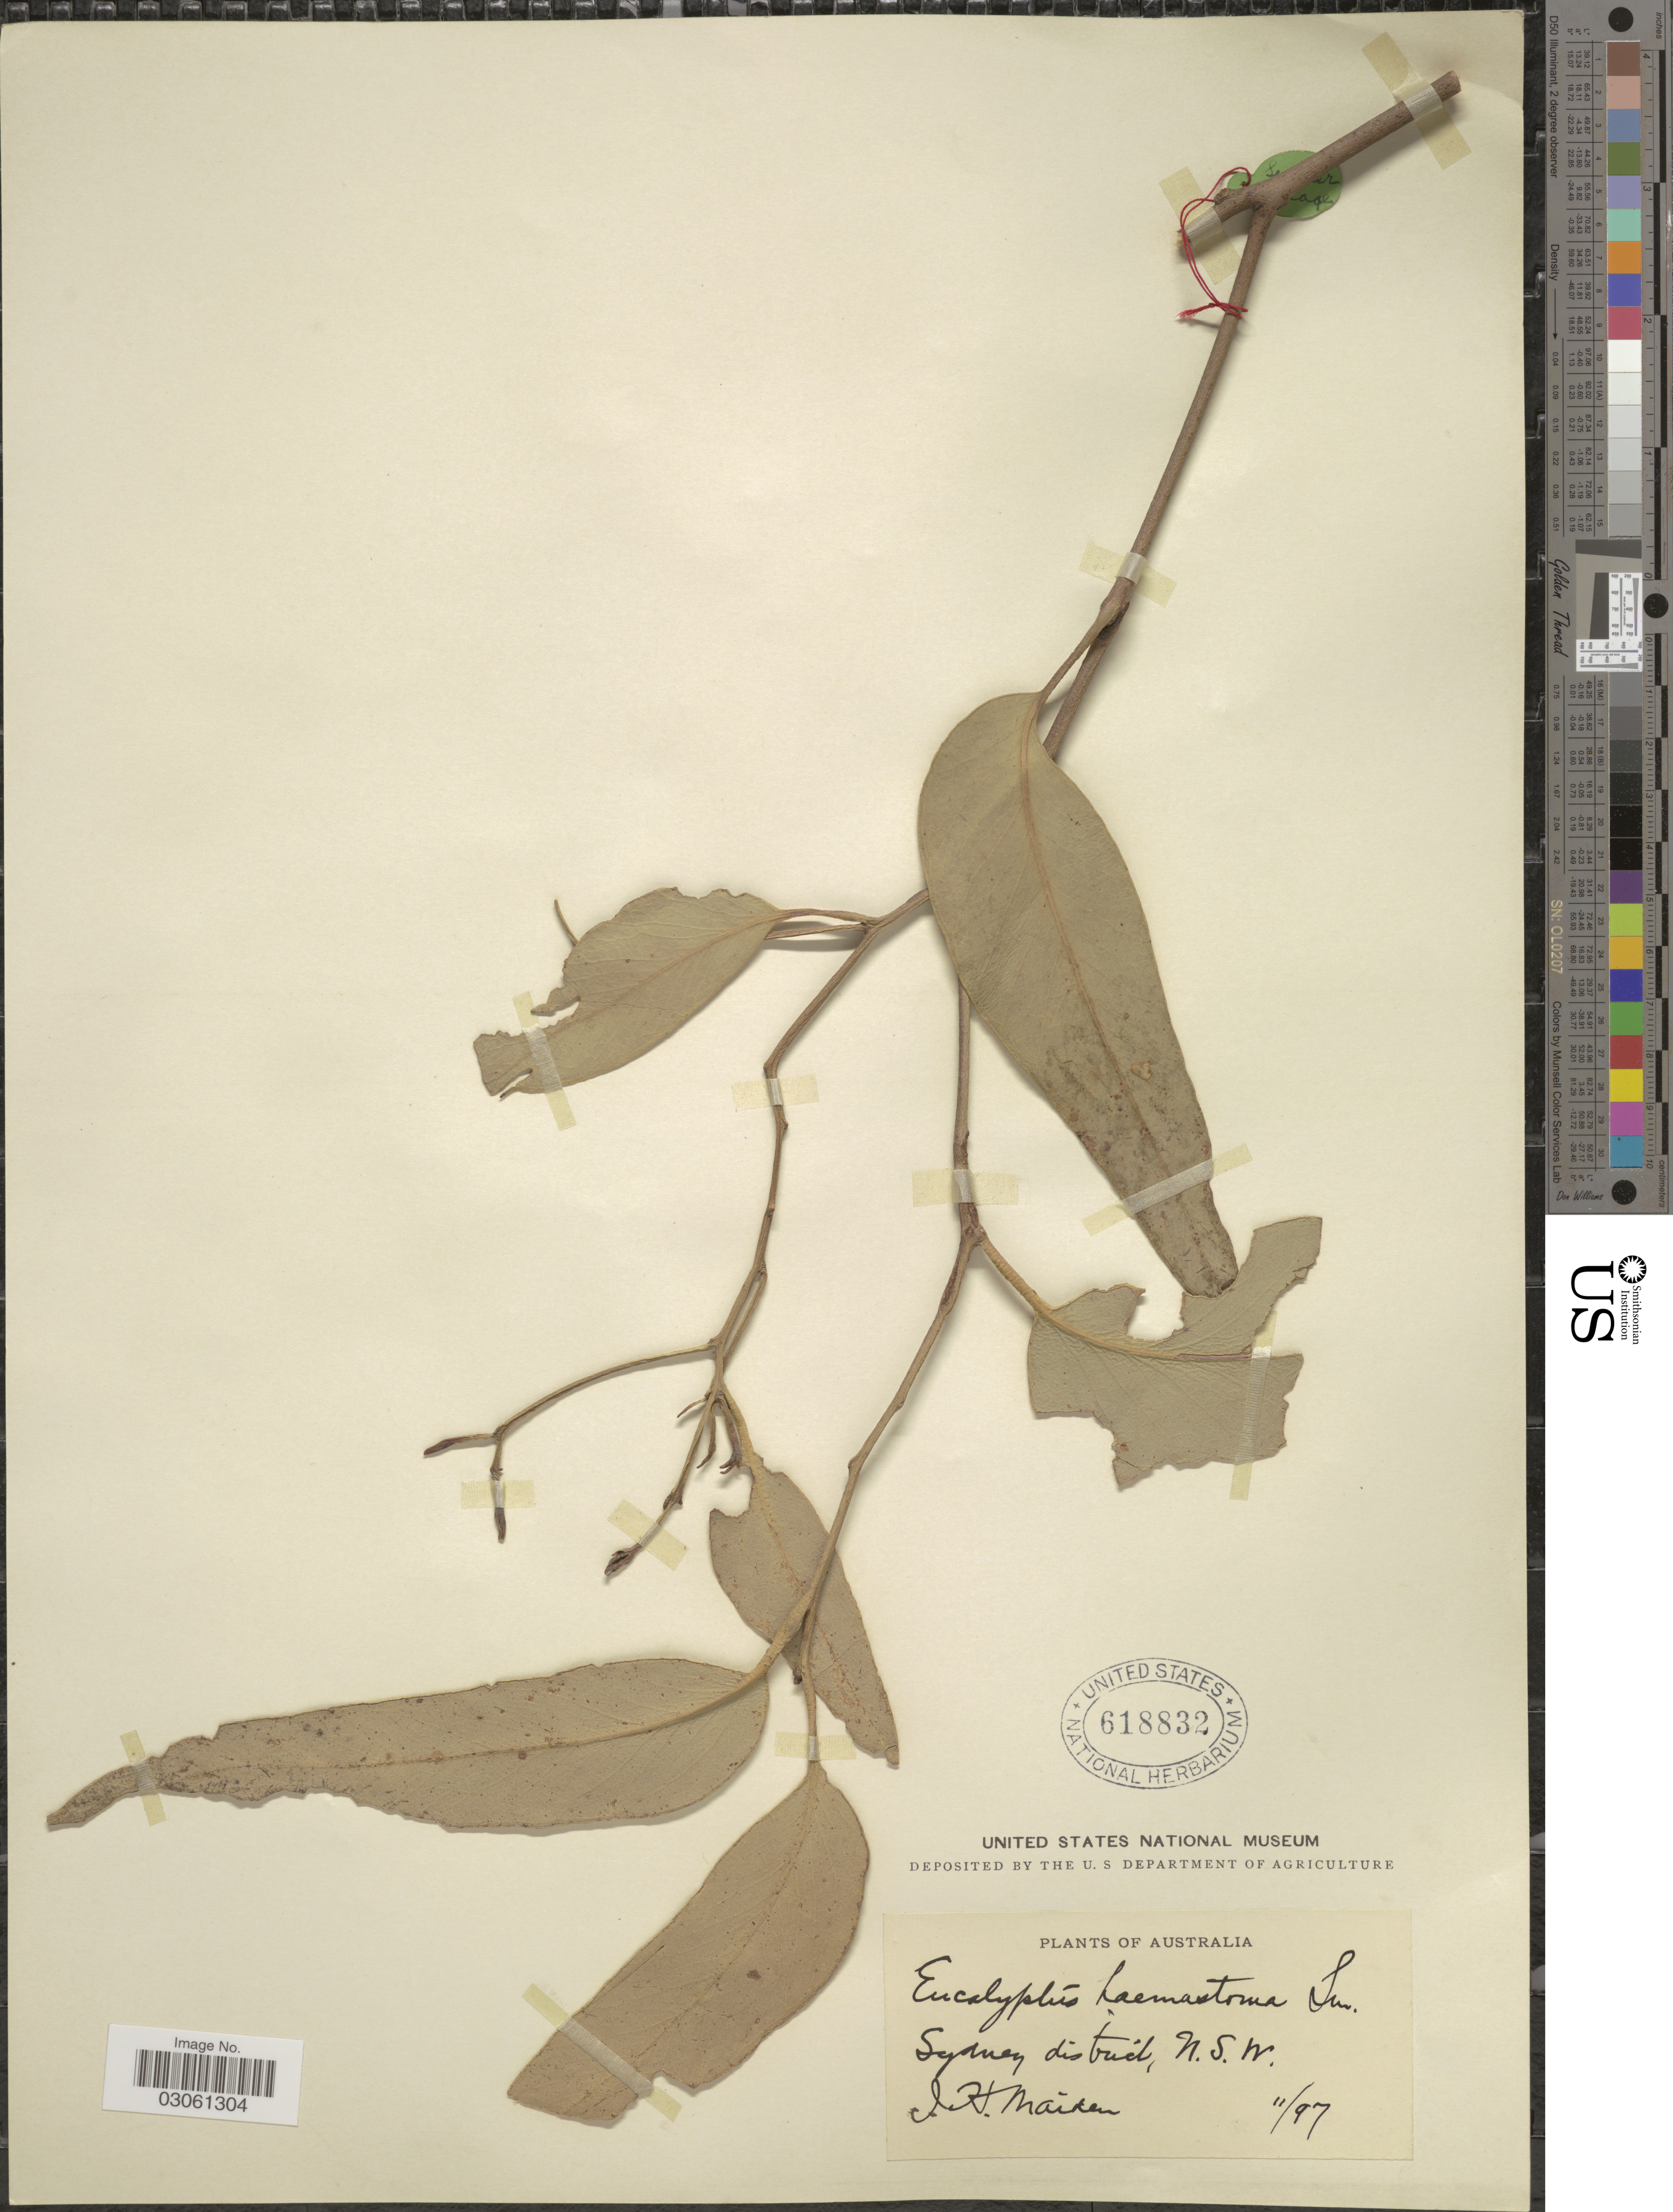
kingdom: Plantae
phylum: Tracheophyta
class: Magnoliopsida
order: Myrtales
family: Myrtaceae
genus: Eucalyptus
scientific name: Eucalyptus haemastoma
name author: Sm.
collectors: J. Maiden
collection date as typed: Transcribed d/m/y: /11/97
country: Australia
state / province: New South Wales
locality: Sydney district, N.S.W.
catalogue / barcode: US 618832